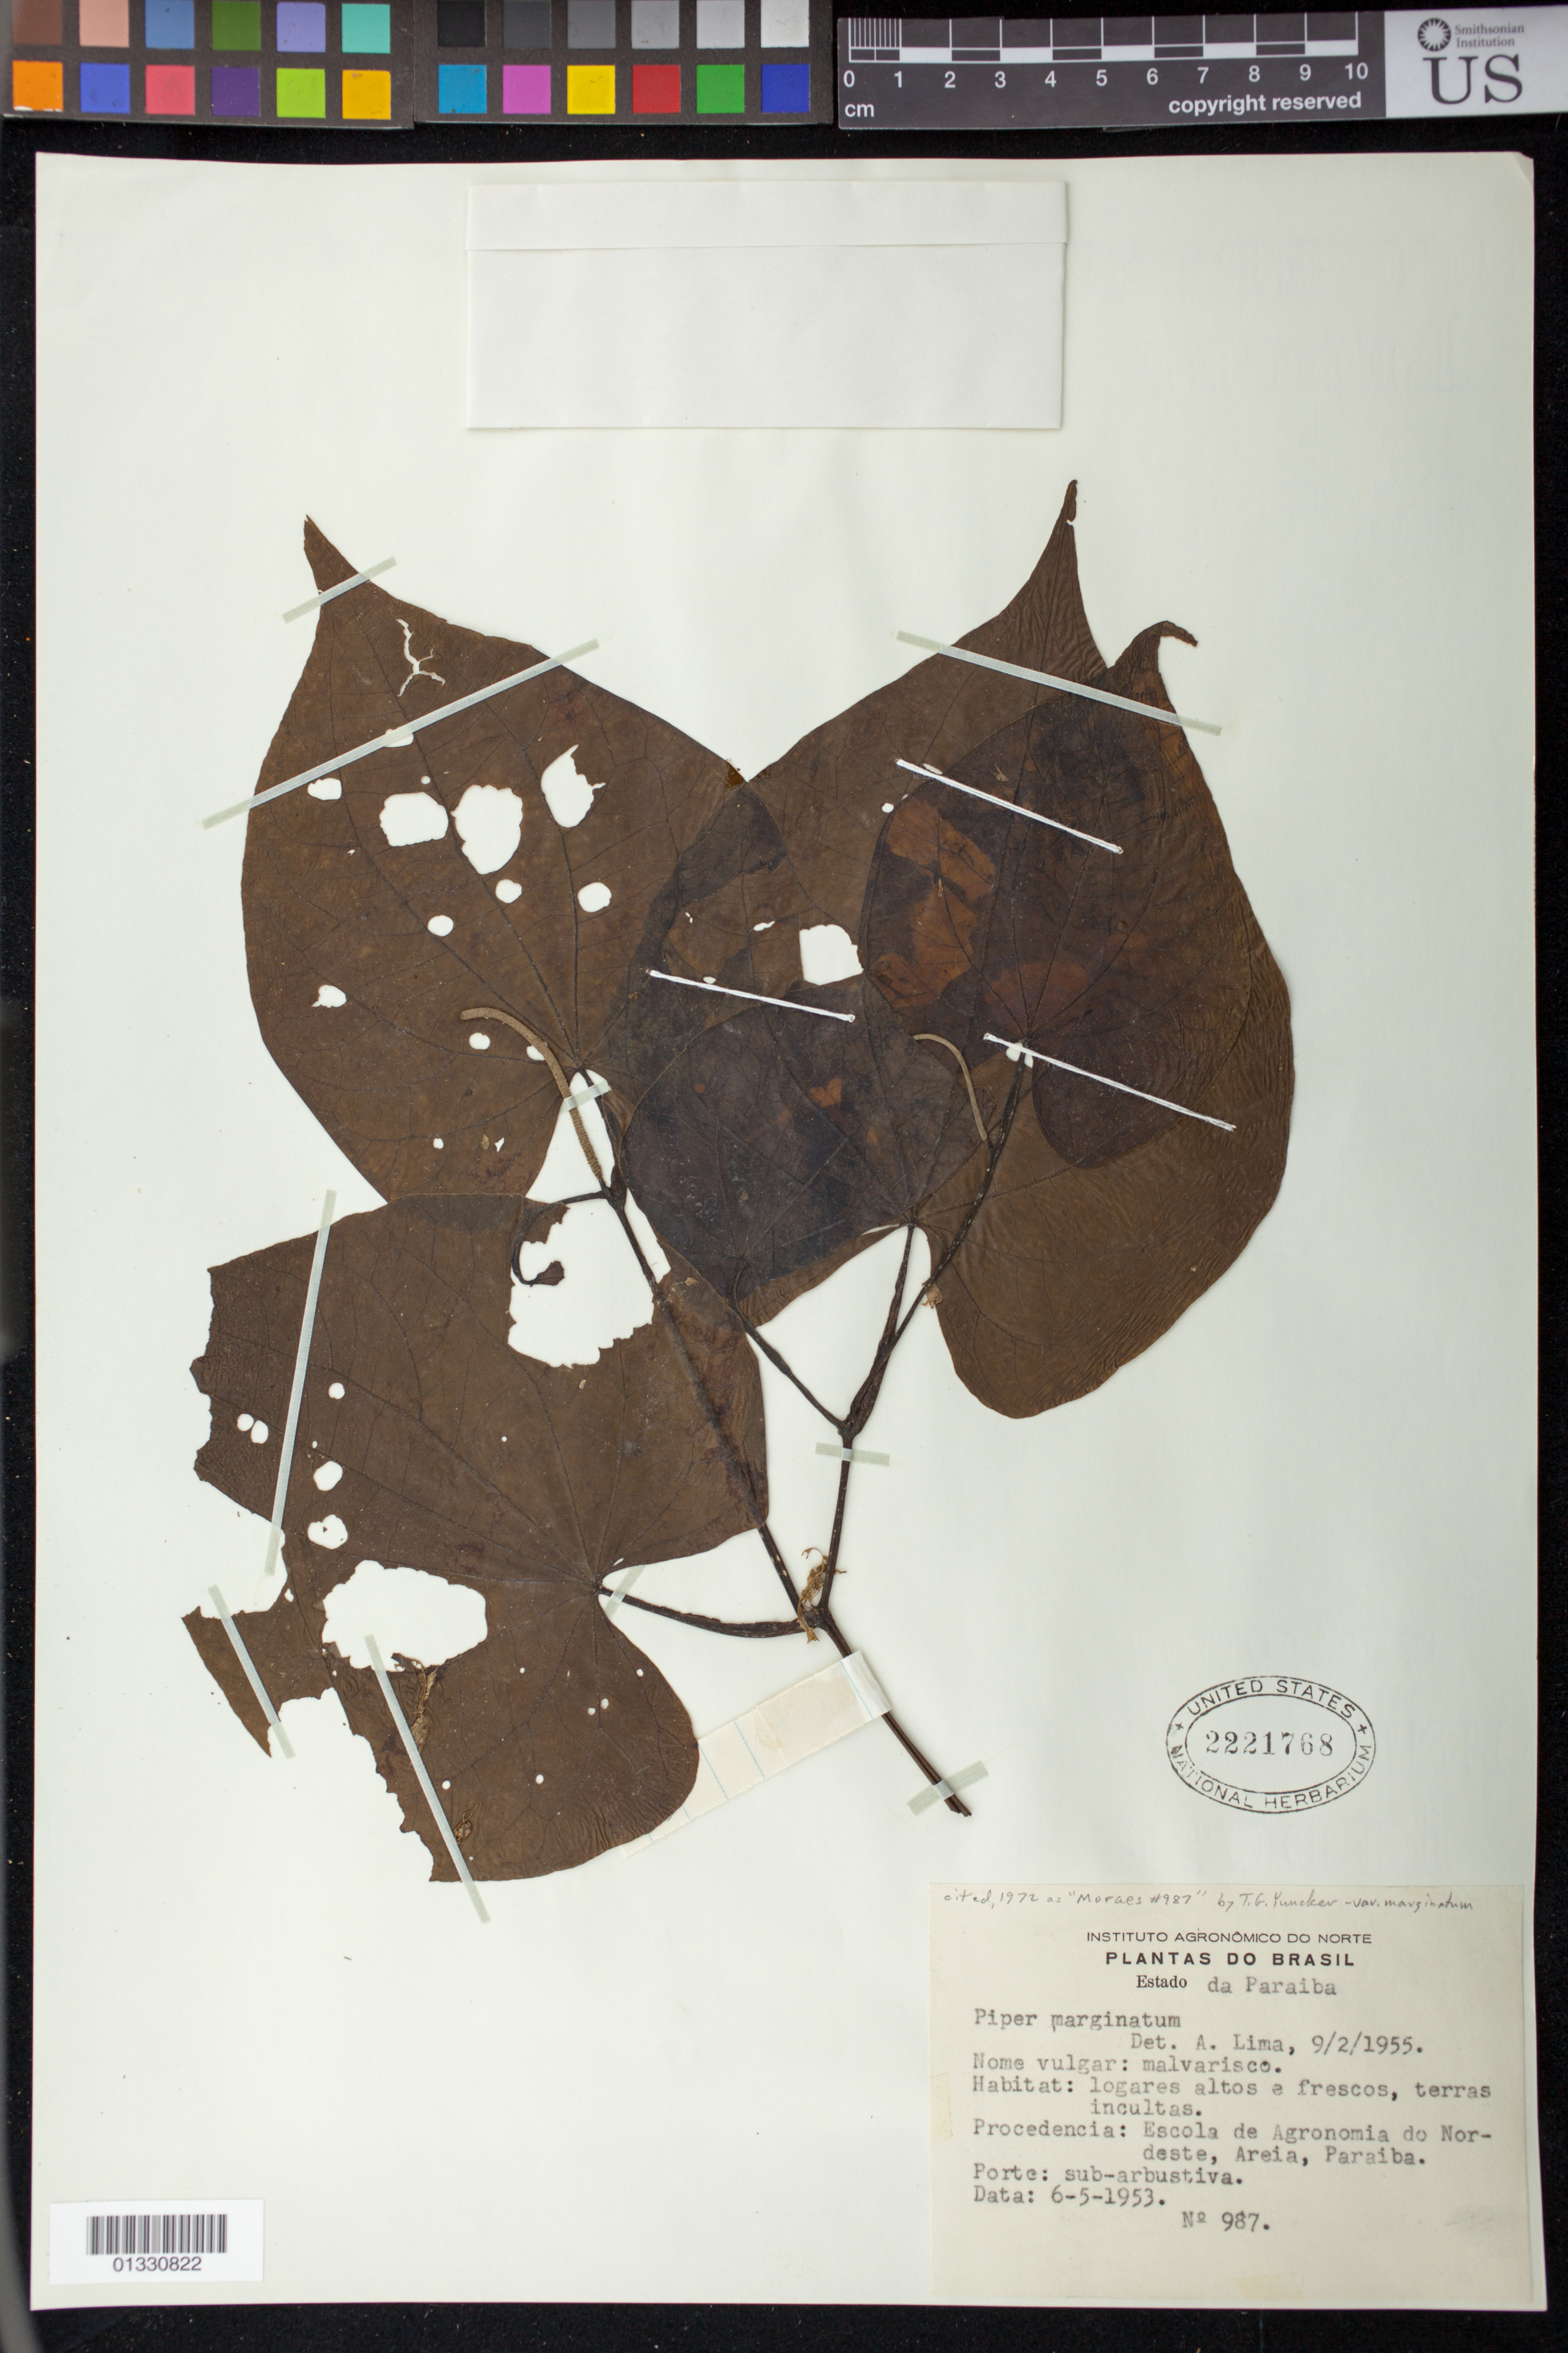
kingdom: Plantae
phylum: Tracheophyta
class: Magnoliopsida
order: Piperales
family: Piperaceae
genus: Piper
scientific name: Piper marginatum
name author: Jacq.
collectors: -- Moraes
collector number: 987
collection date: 1953-05-06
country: Brazil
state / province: Paraíba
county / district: Areia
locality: Escola de Agronomia do Nordeste, Areia.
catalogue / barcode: US 2221768